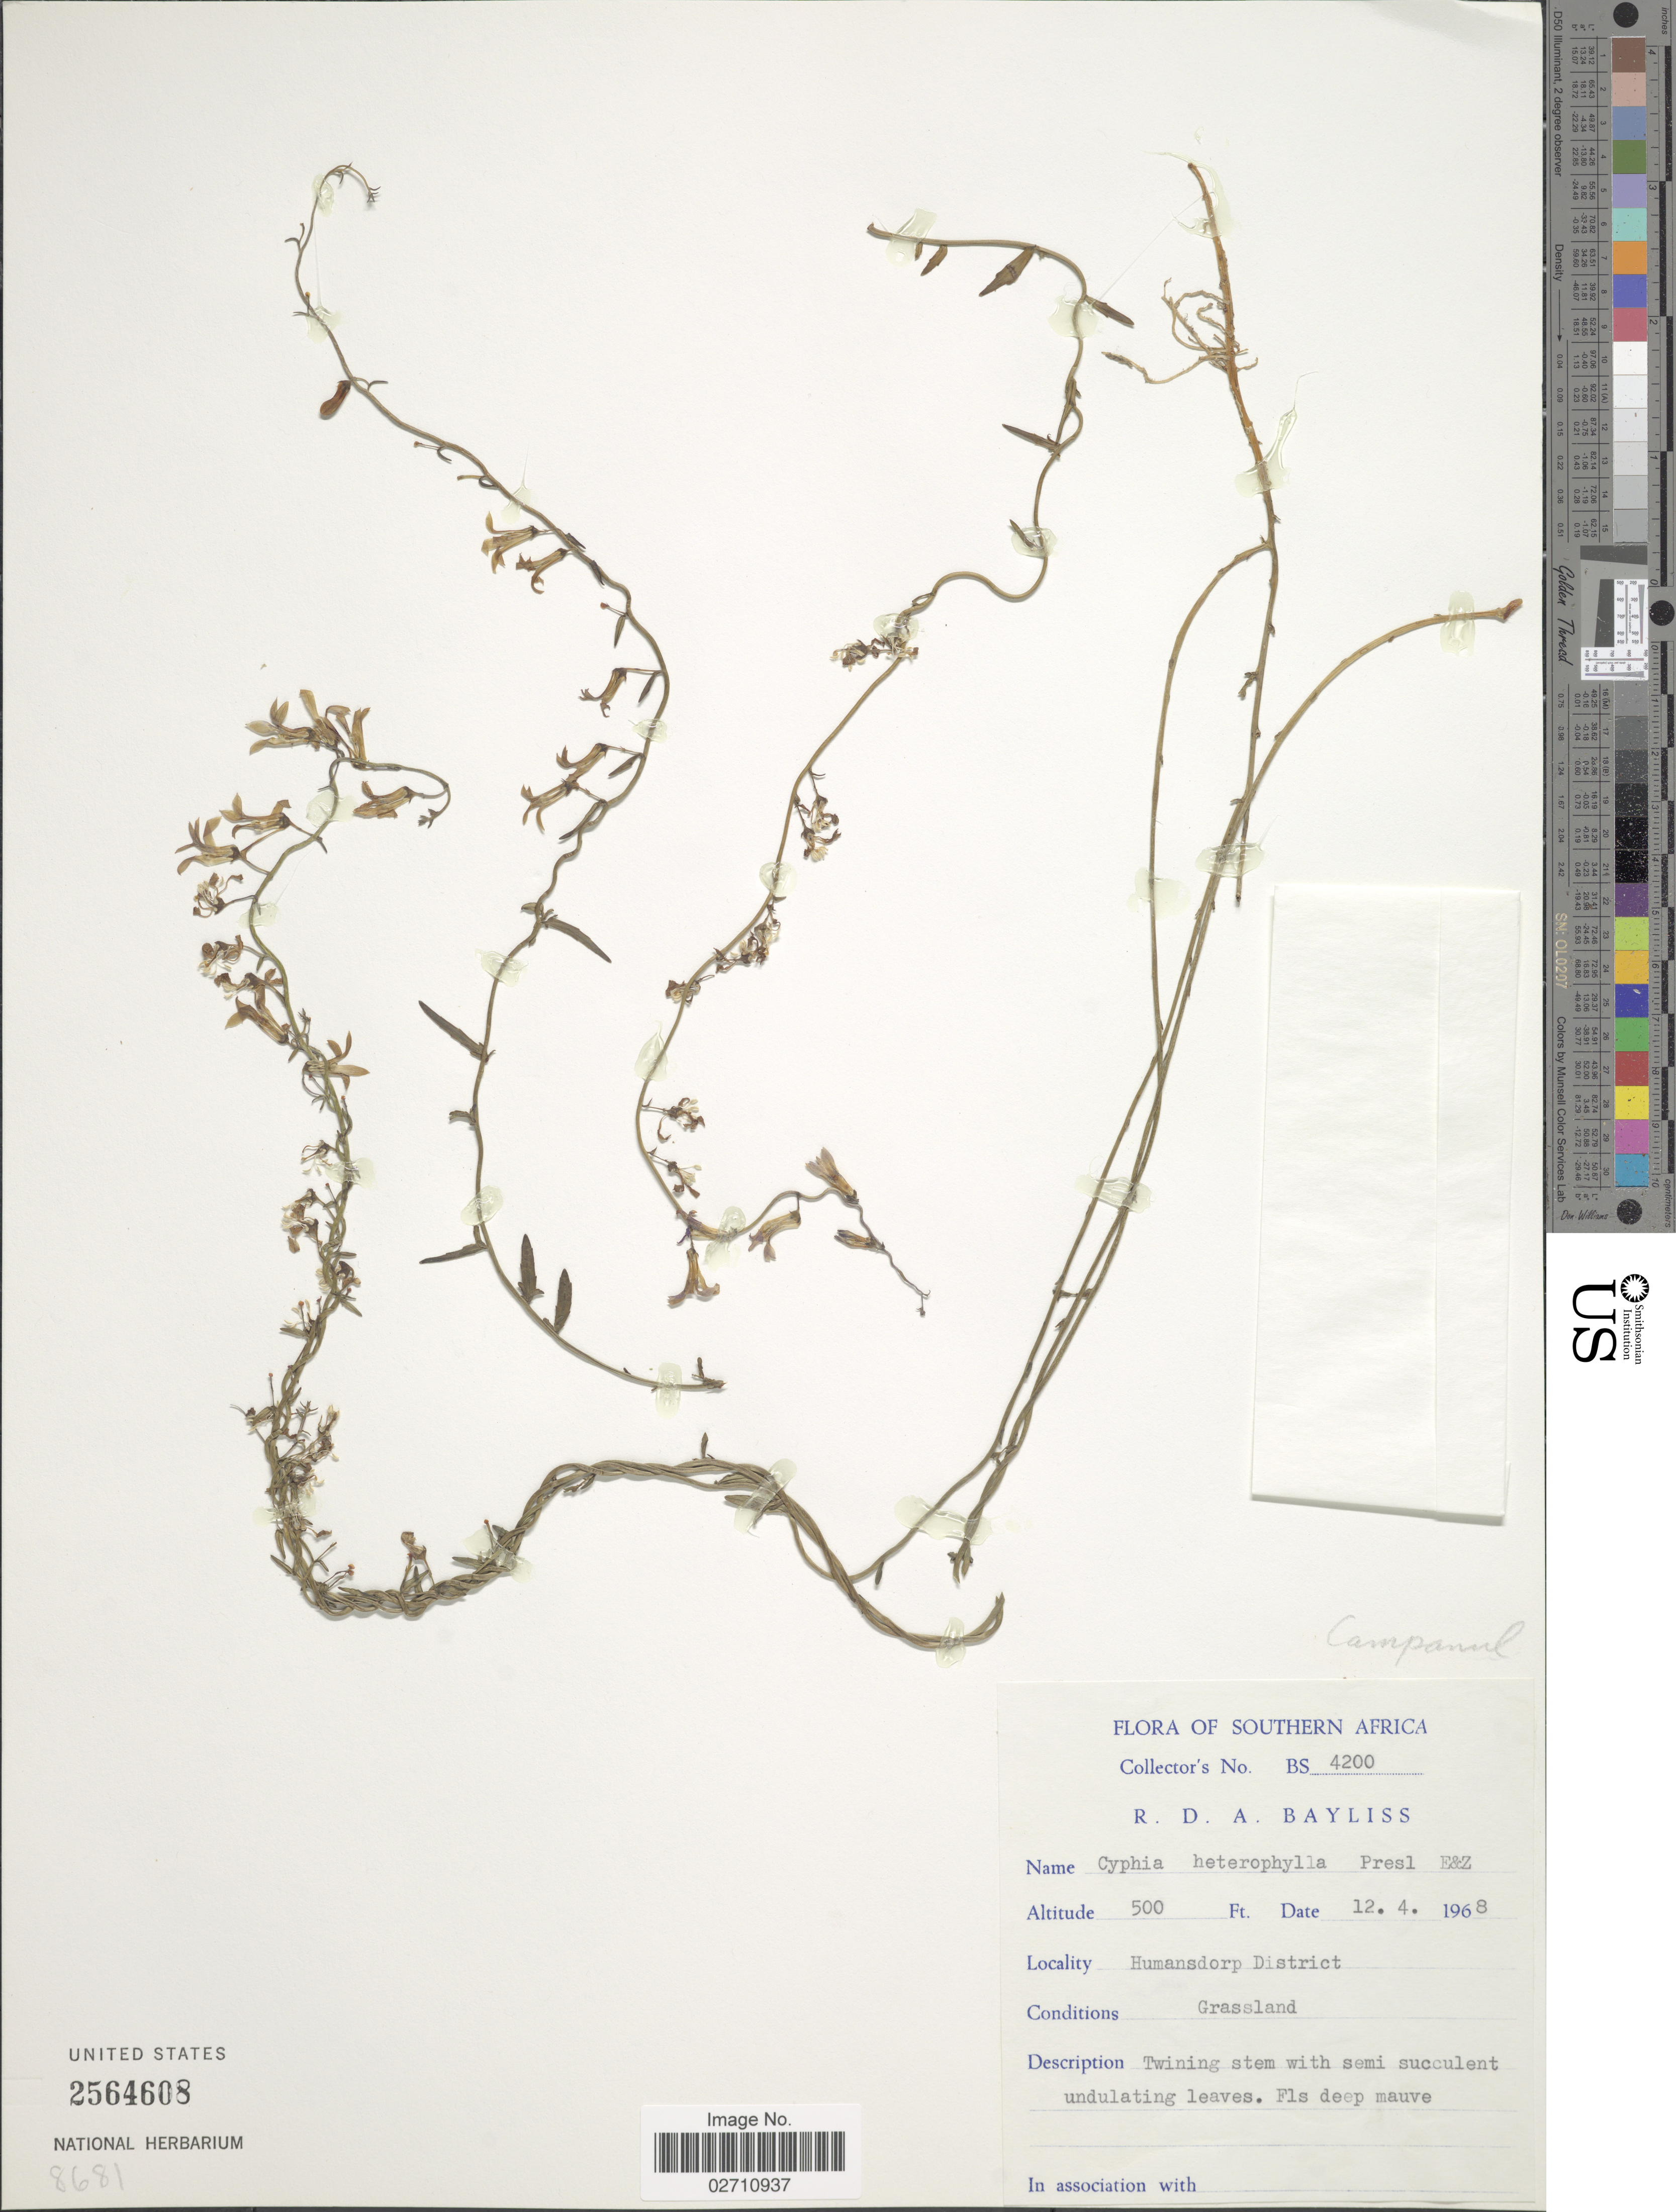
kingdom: Plantae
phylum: Tracheophyta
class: Magnoliopsida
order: Asterales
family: Campanulaceae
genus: Cyphia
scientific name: Cyphia heterophylla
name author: C. Presl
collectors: R. Bayliss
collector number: BS 4200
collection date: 1968-04-12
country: South Africa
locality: Southern Africa, Humansdorp District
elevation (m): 152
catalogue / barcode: US 2564608